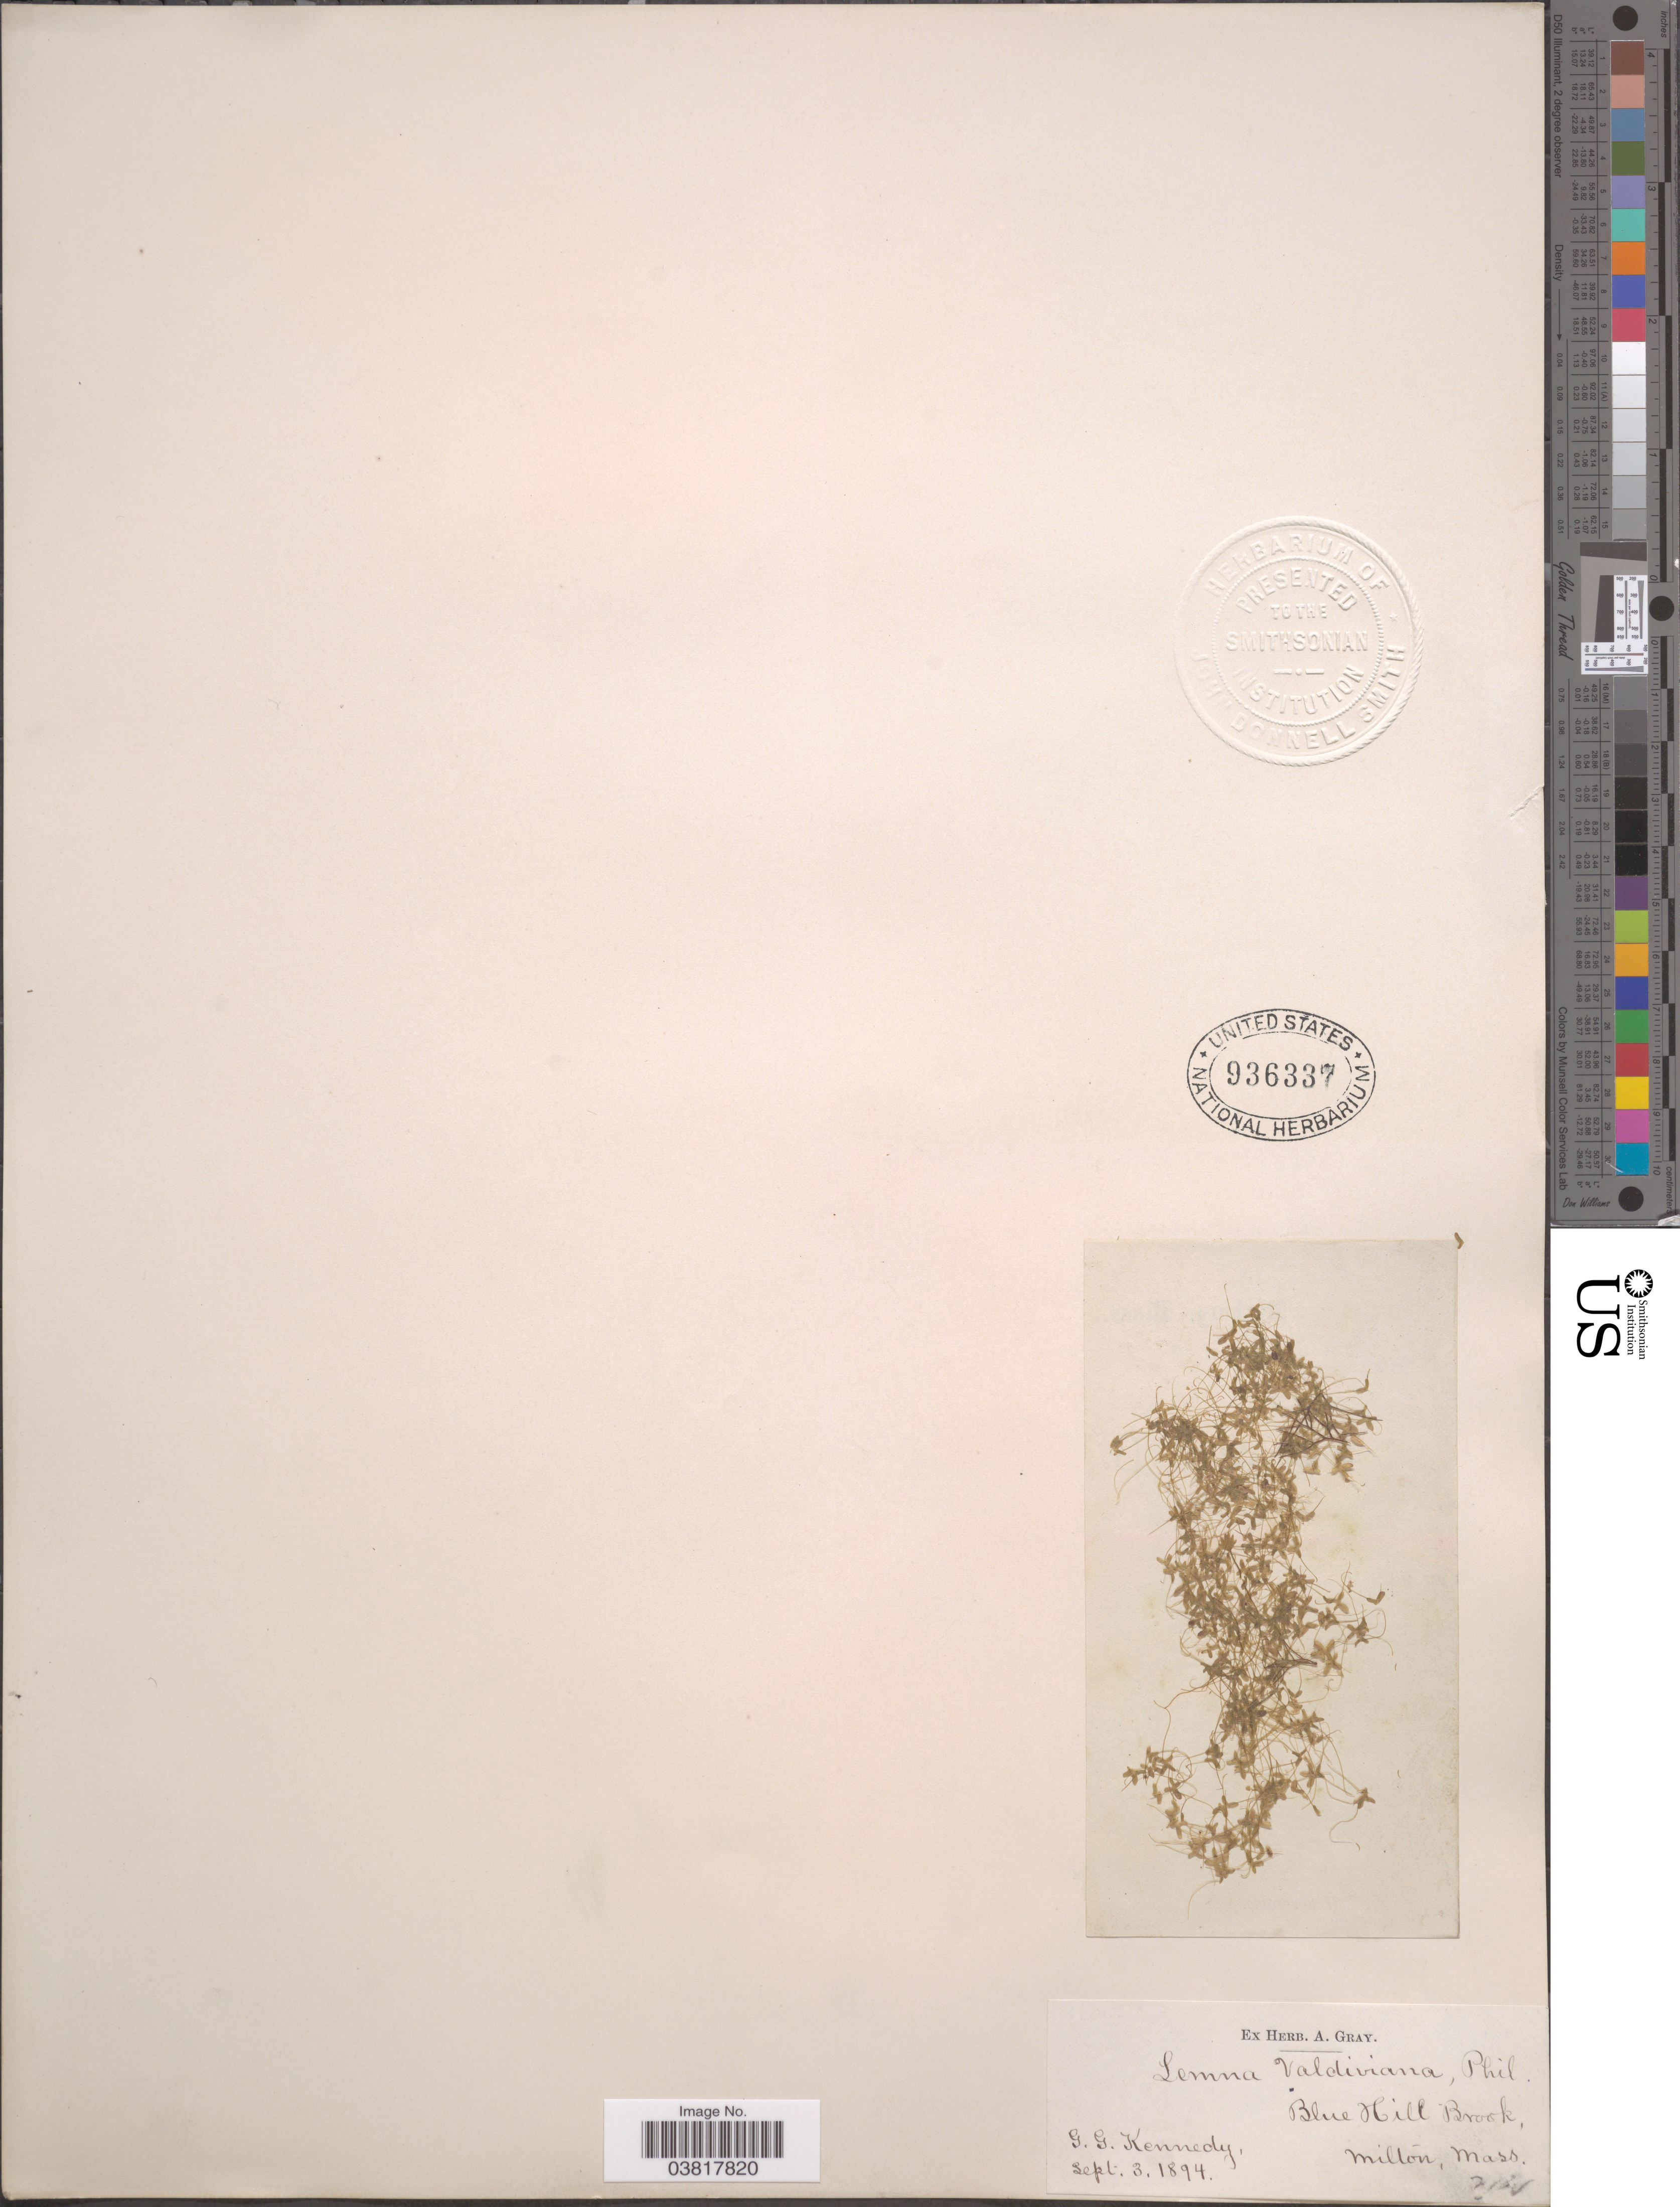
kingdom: Plantae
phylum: Tracheophyta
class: Liliopsida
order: Alismatales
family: Araceae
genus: Lemna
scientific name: Lemna valdiviana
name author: Phil.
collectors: G. Kennedy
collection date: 1894-09-03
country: United States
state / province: Massachusetts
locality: Blue Hill Brook, Milton.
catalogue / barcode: US 936337